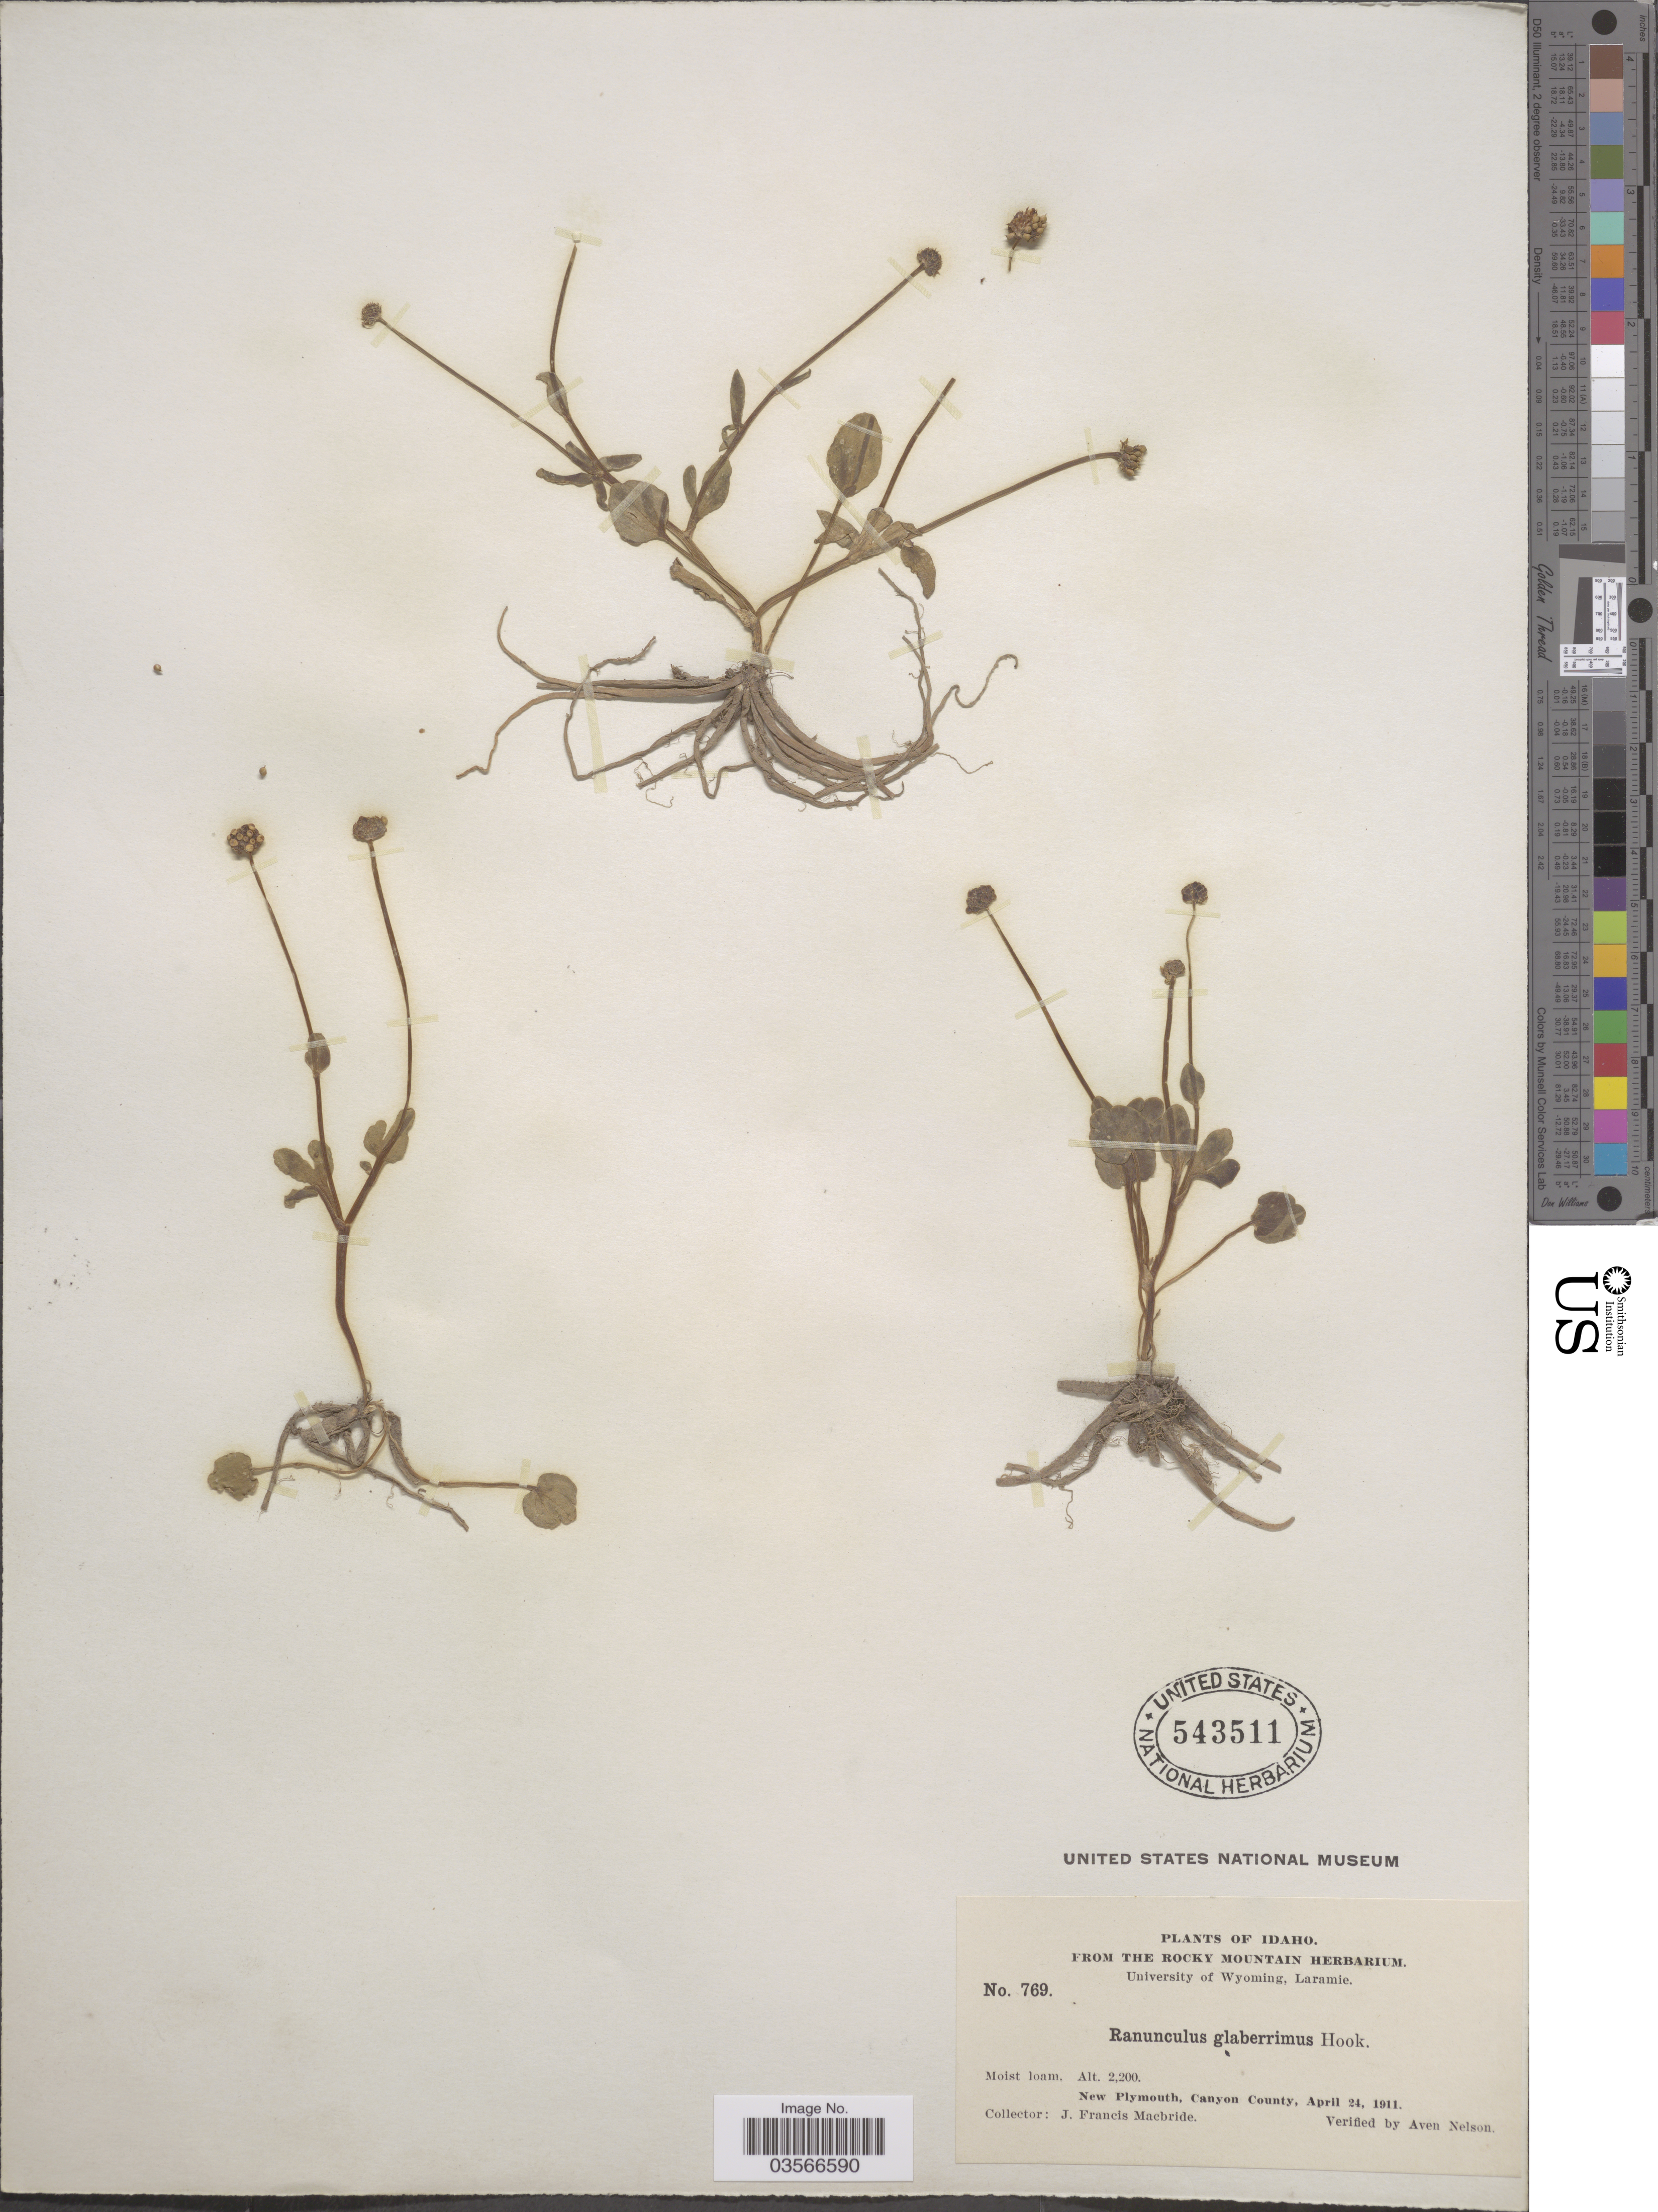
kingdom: Plantae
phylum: Tracheophyta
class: Magnoliopsida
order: Ranunculales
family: Ranunculaceae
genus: Ranunculus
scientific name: Ranunculus glaberrimus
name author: Hook.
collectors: J. F. Macbride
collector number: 769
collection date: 1911-04-24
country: United States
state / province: Idaho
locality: New Plymouth, Canyon County.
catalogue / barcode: US 543511